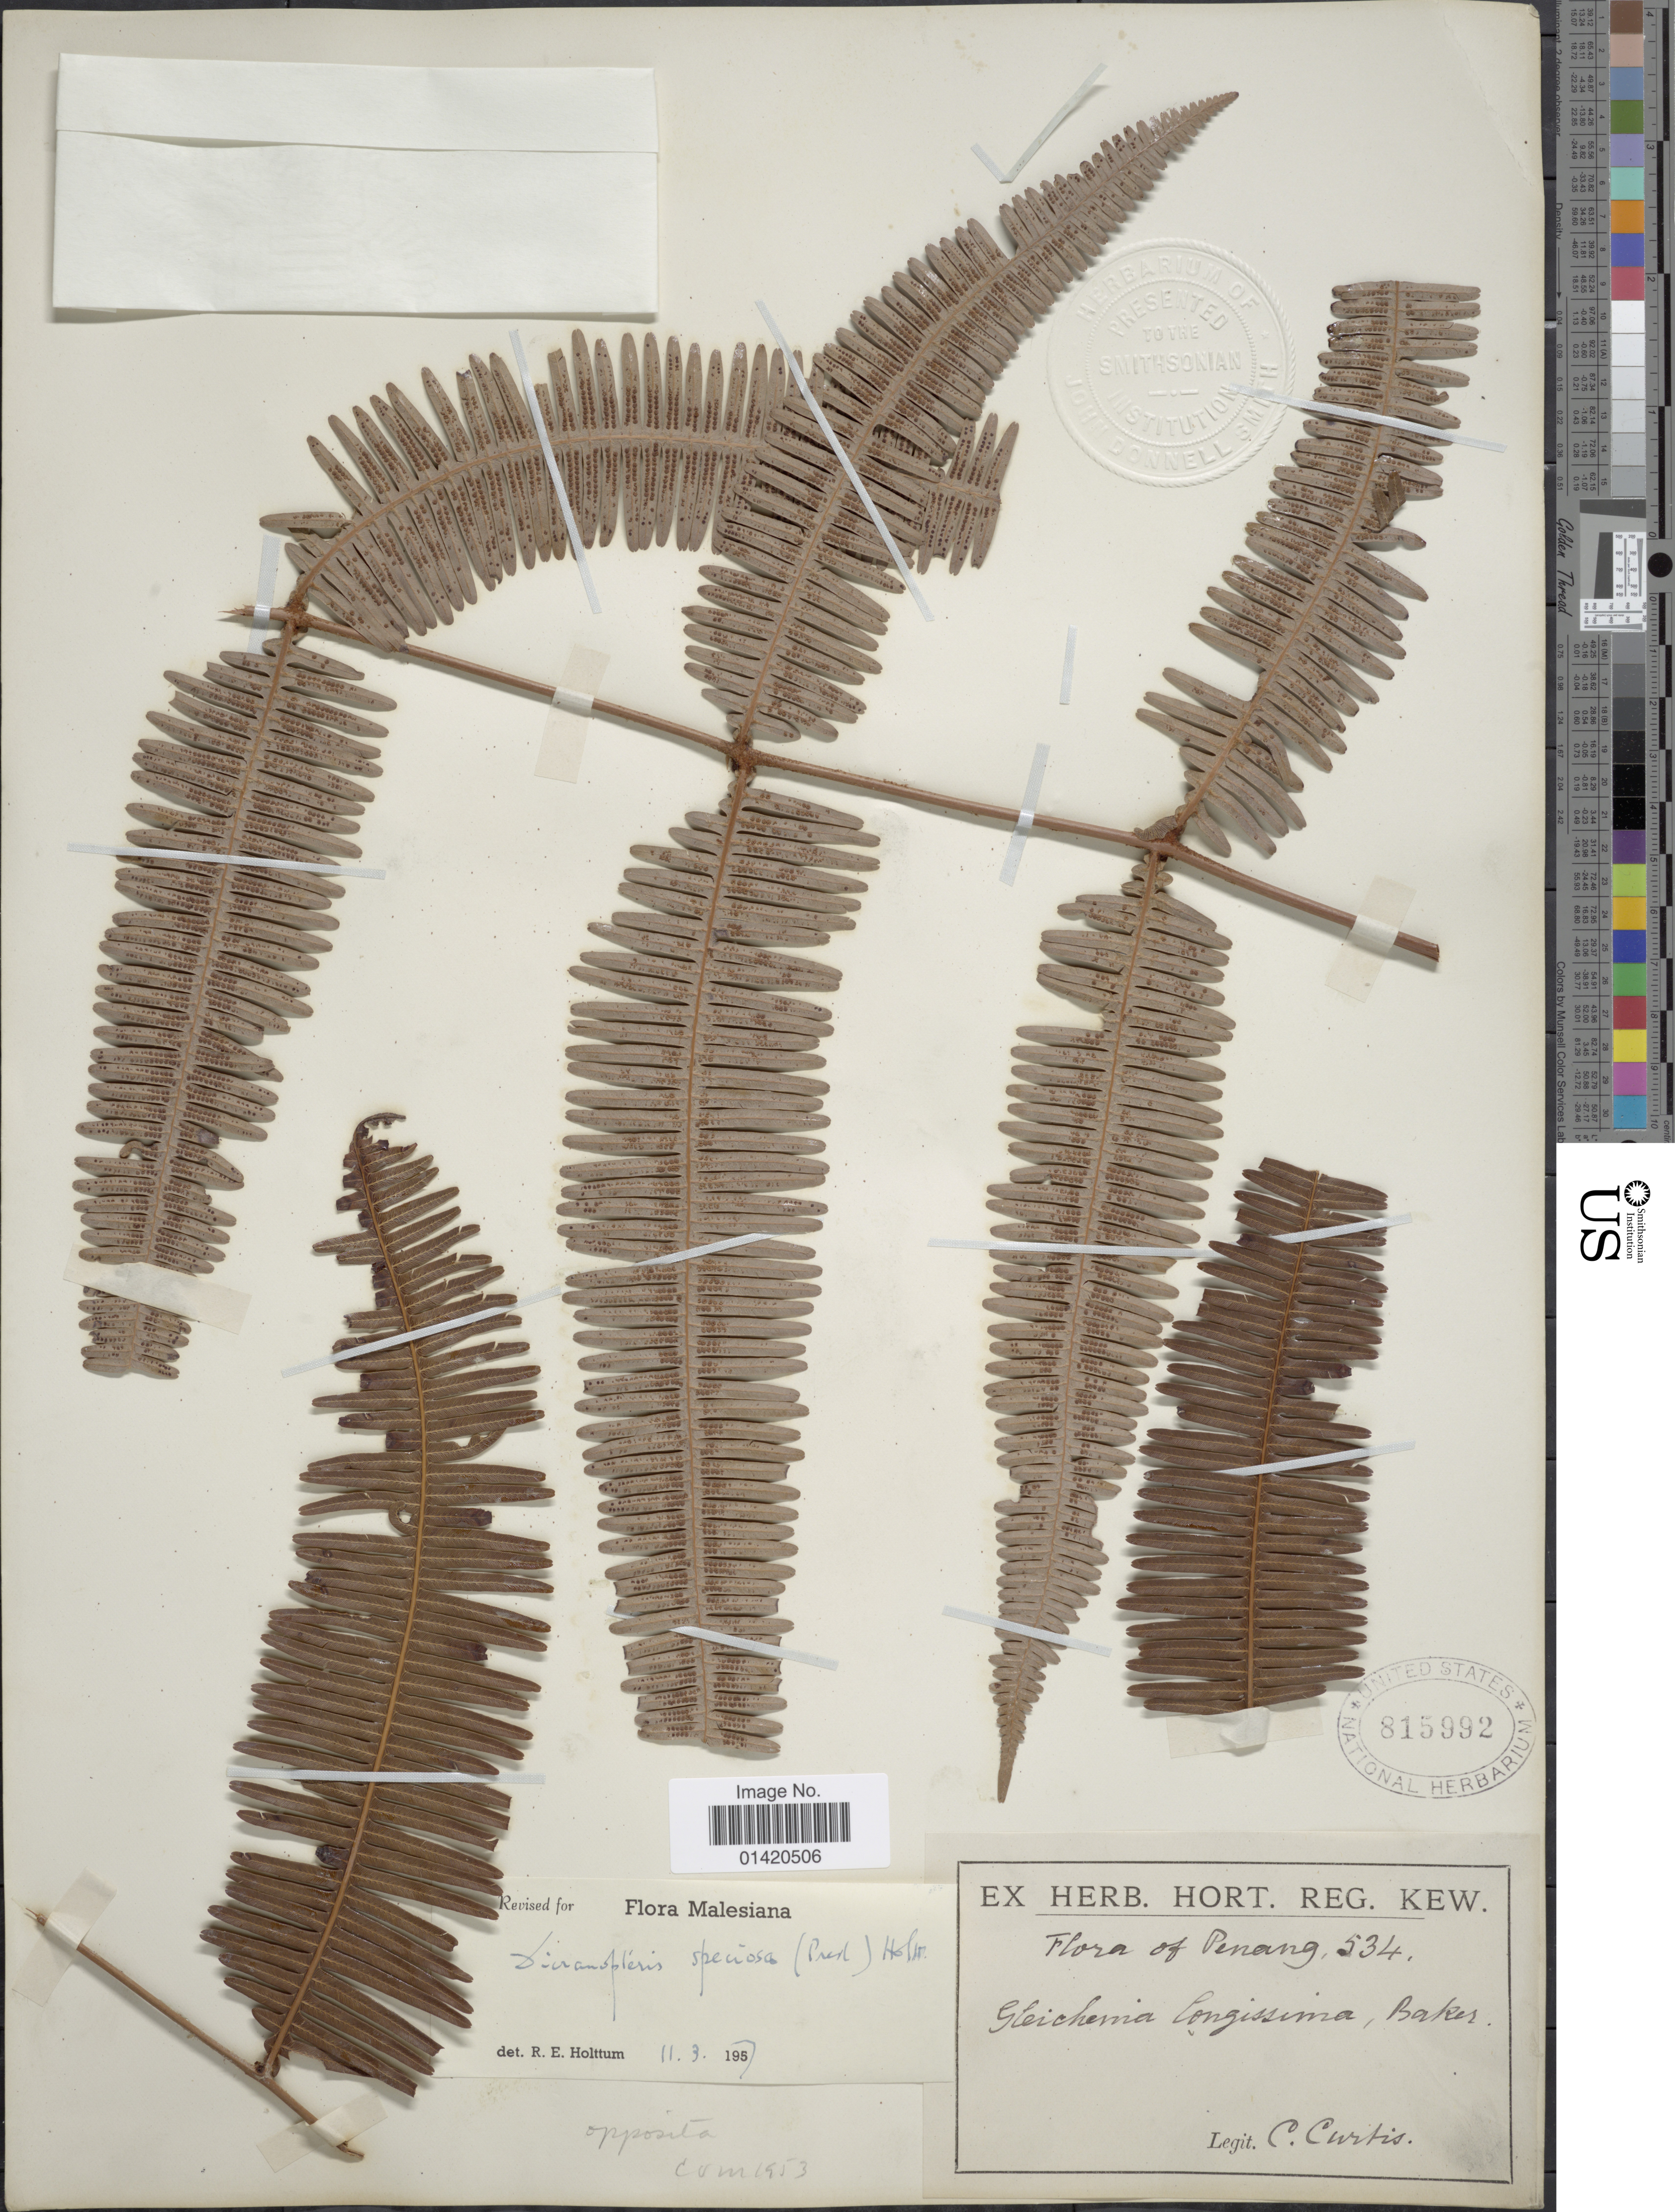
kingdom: Plantae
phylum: Tracheophyta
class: Polypodiopsida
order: Gleicheniales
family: Gleicheniaceae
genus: Dicranopteris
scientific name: Dicranopteris speciosa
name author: (C. Presl) Holttum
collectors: C. Curtis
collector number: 534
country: Malaysia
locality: Penang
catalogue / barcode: US 815992